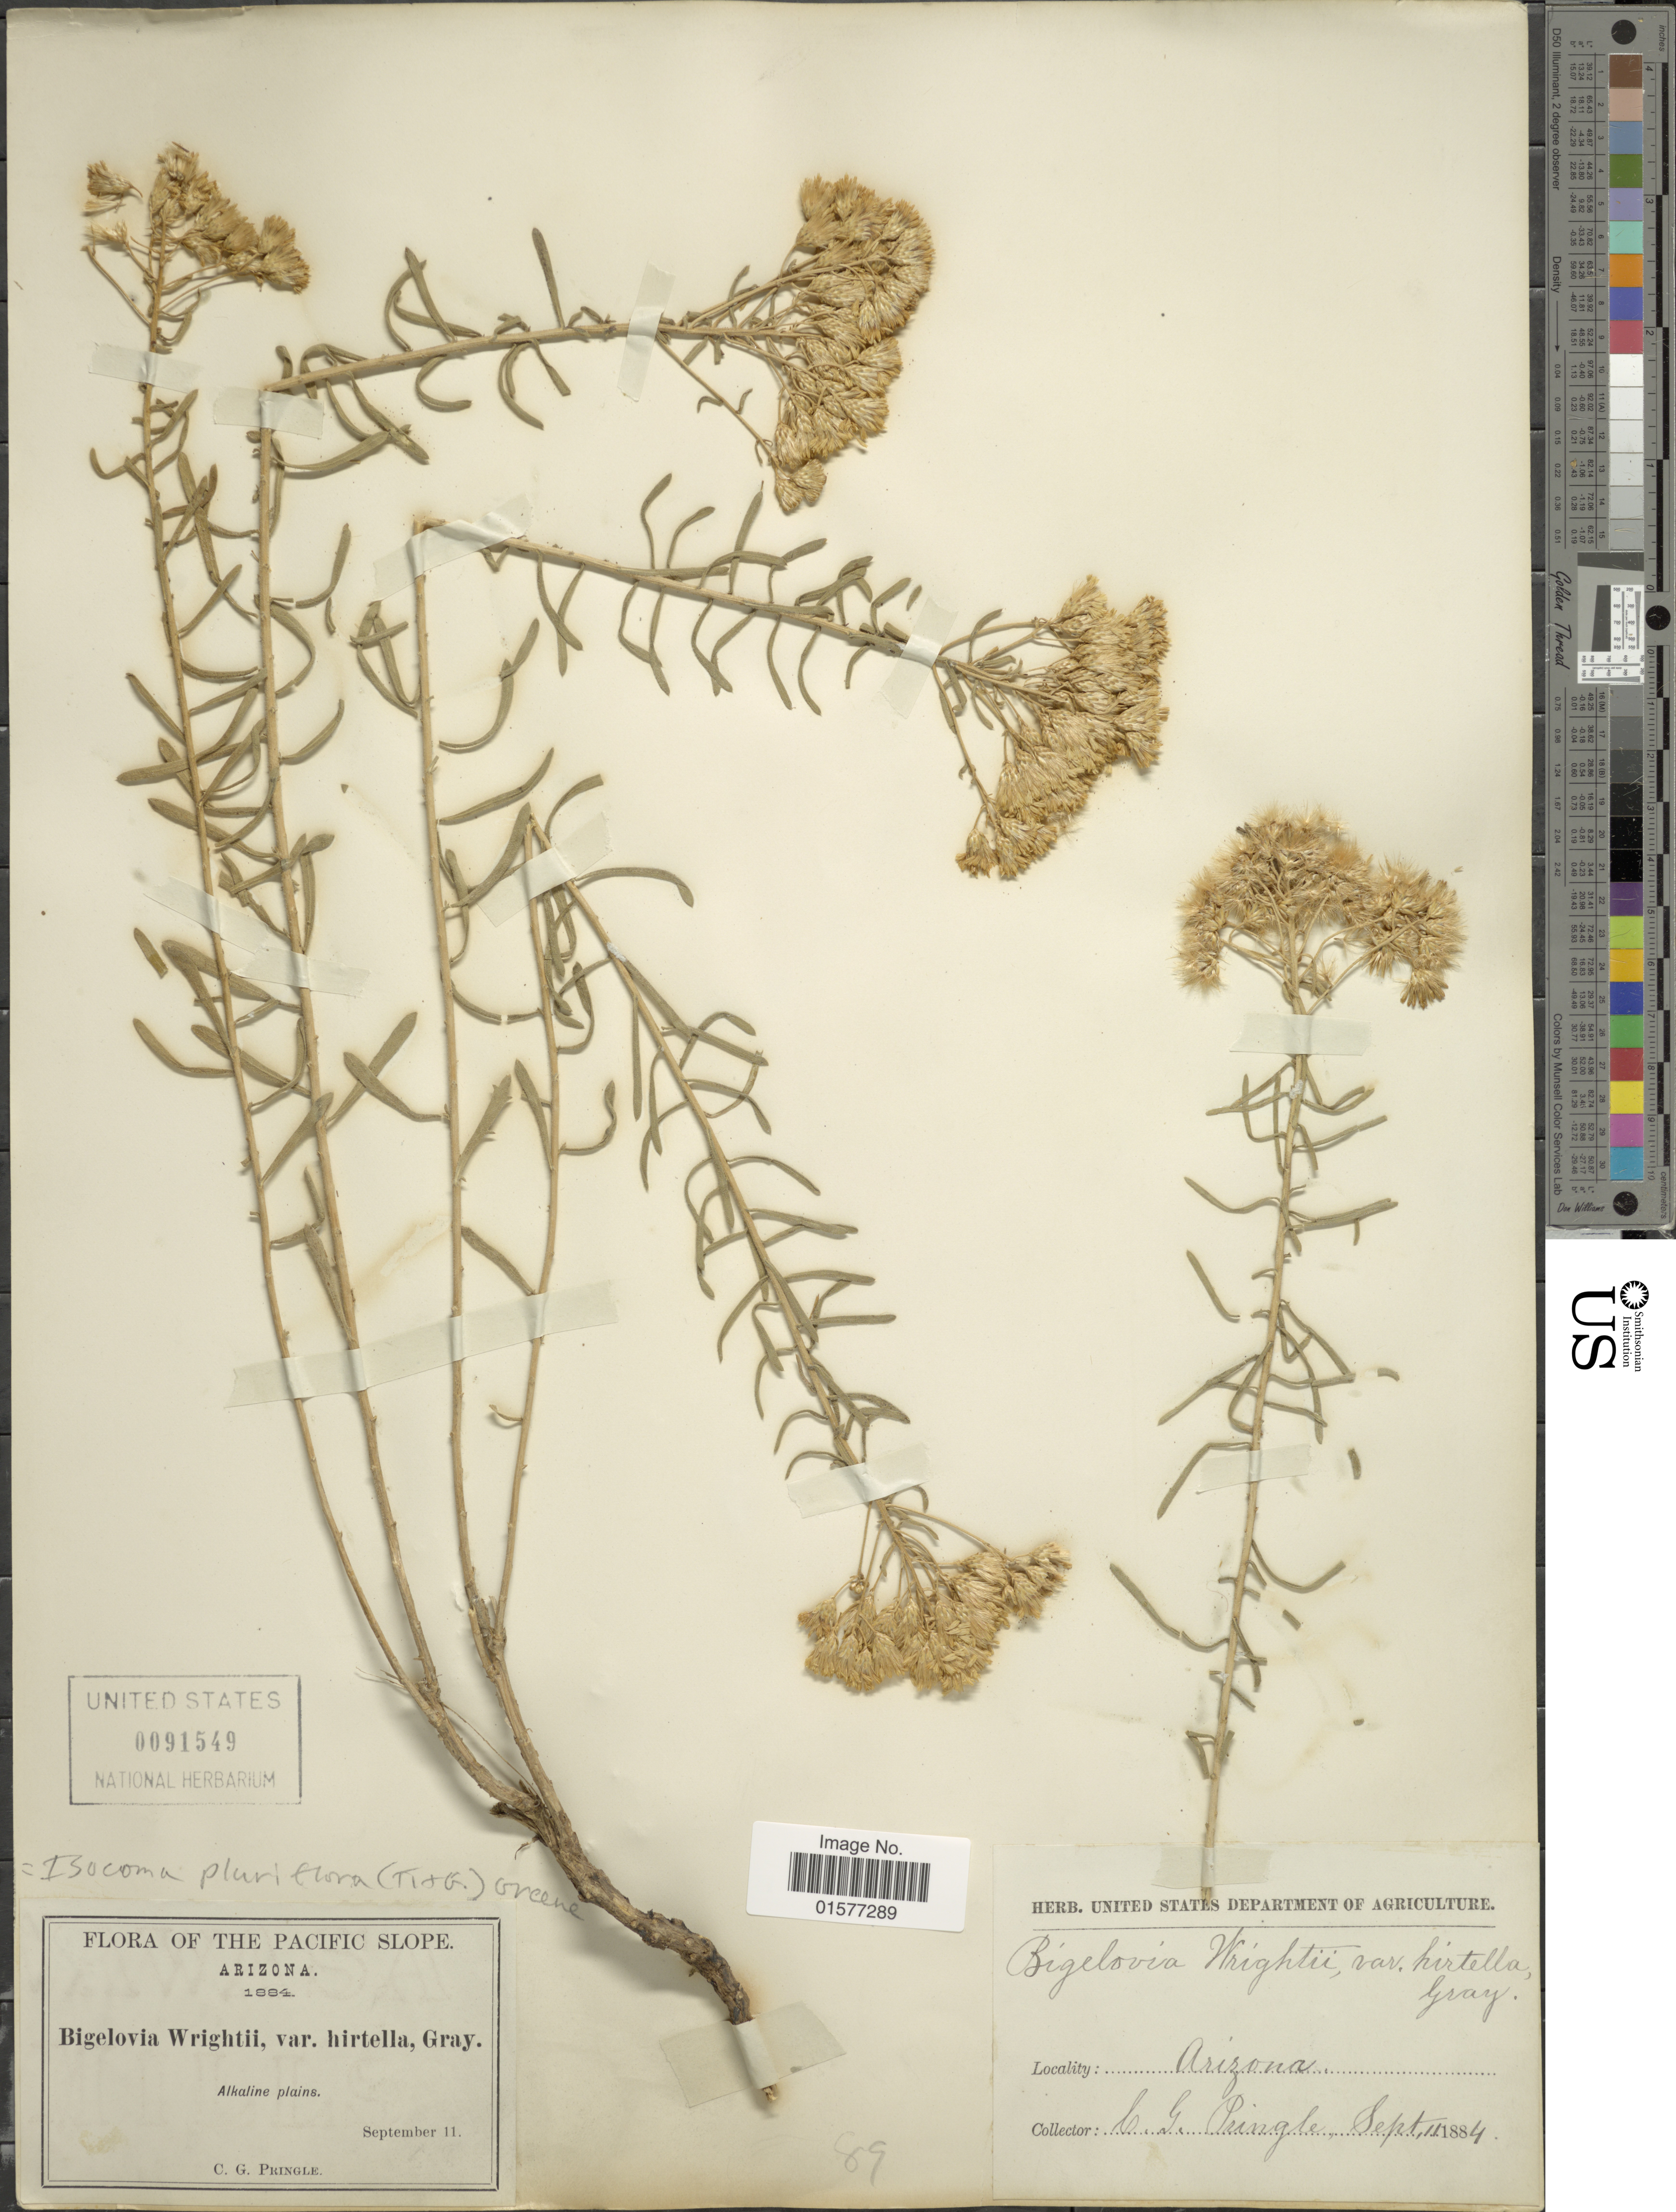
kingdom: Plantae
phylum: Tracheophyta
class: Magnoliopsida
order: Asterales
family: Asteraceae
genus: Isocoma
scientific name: Isocoma pluriflora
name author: (Torr. & A. Gray) Greene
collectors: C. G. Pringle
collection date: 1884-09-11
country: United States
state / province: Arizona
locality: The Pacific Slopes, Arizona, Alkaline plains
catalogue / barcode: US 91549